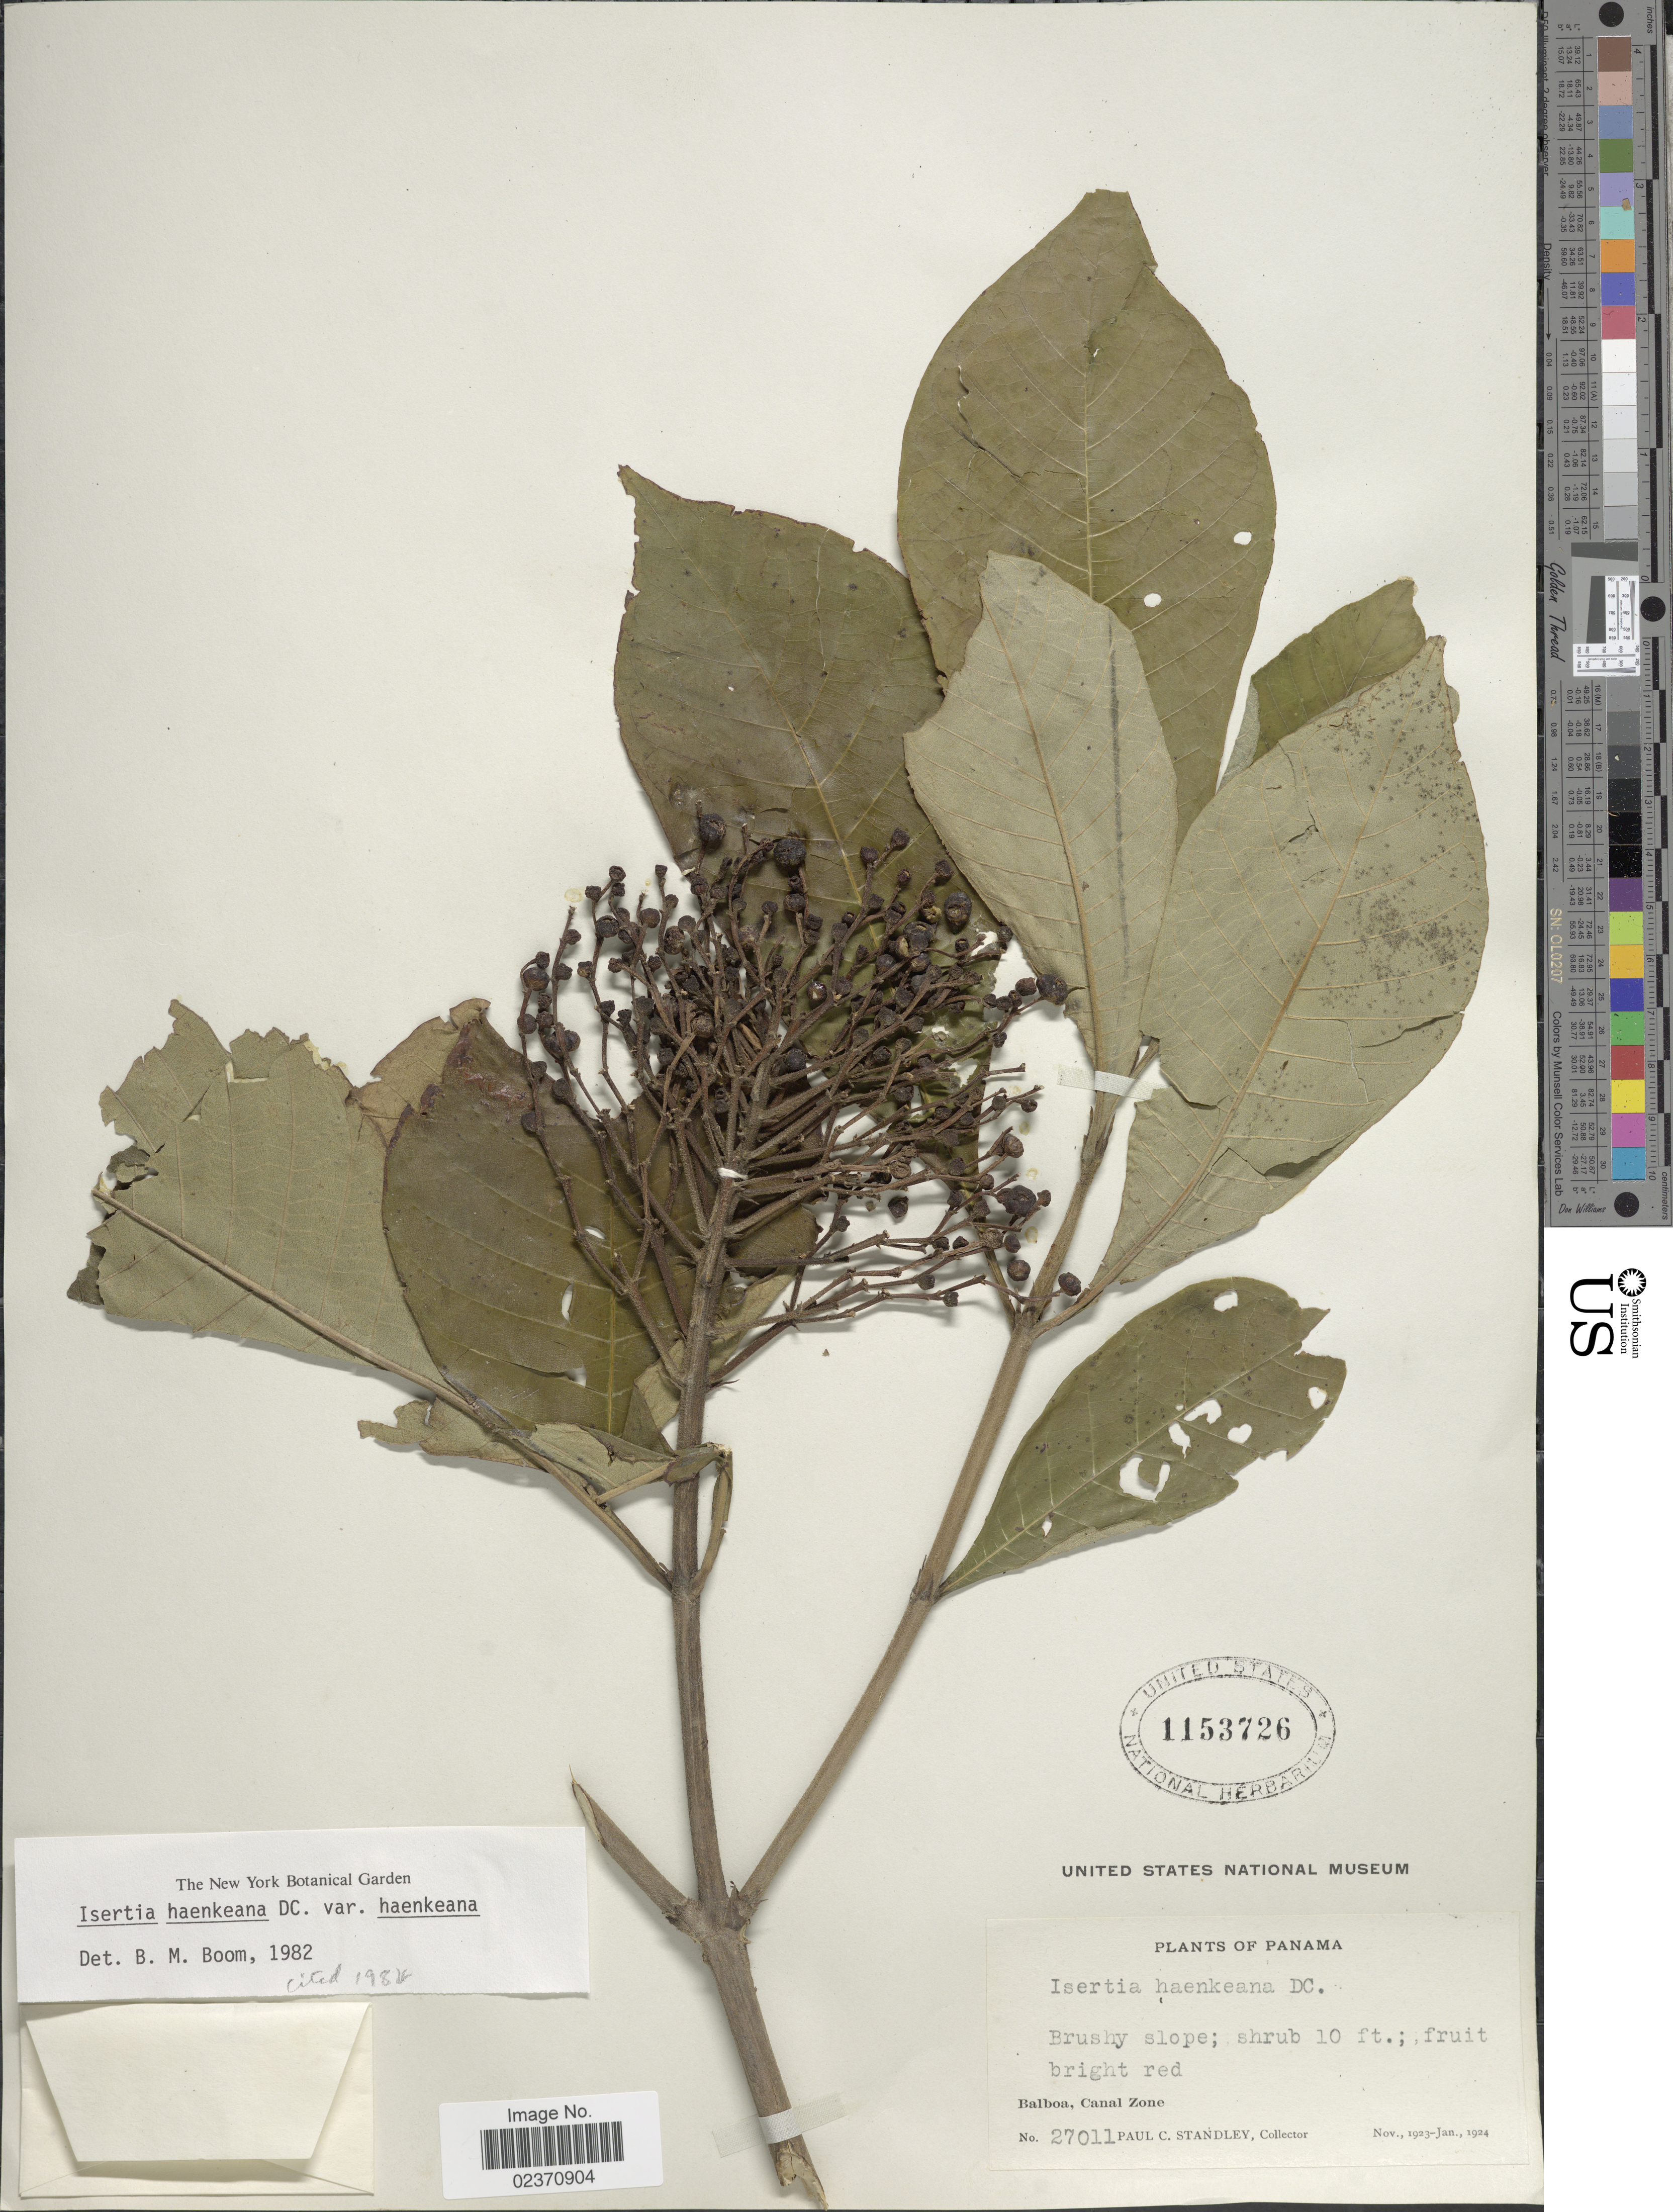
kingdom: Plantae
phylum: Tracheophyta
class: Magnoliopsida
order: Gentianales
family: Rubiaceae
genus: Isertia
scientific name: Isertia haenkeana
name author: DC.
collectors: P. C. Standley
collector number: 27011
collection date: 1923-11/1924-01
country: Panama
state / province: Colón / Panamá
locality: Canal Zone, Balboa, brushy slope.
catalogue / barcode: US 1153726